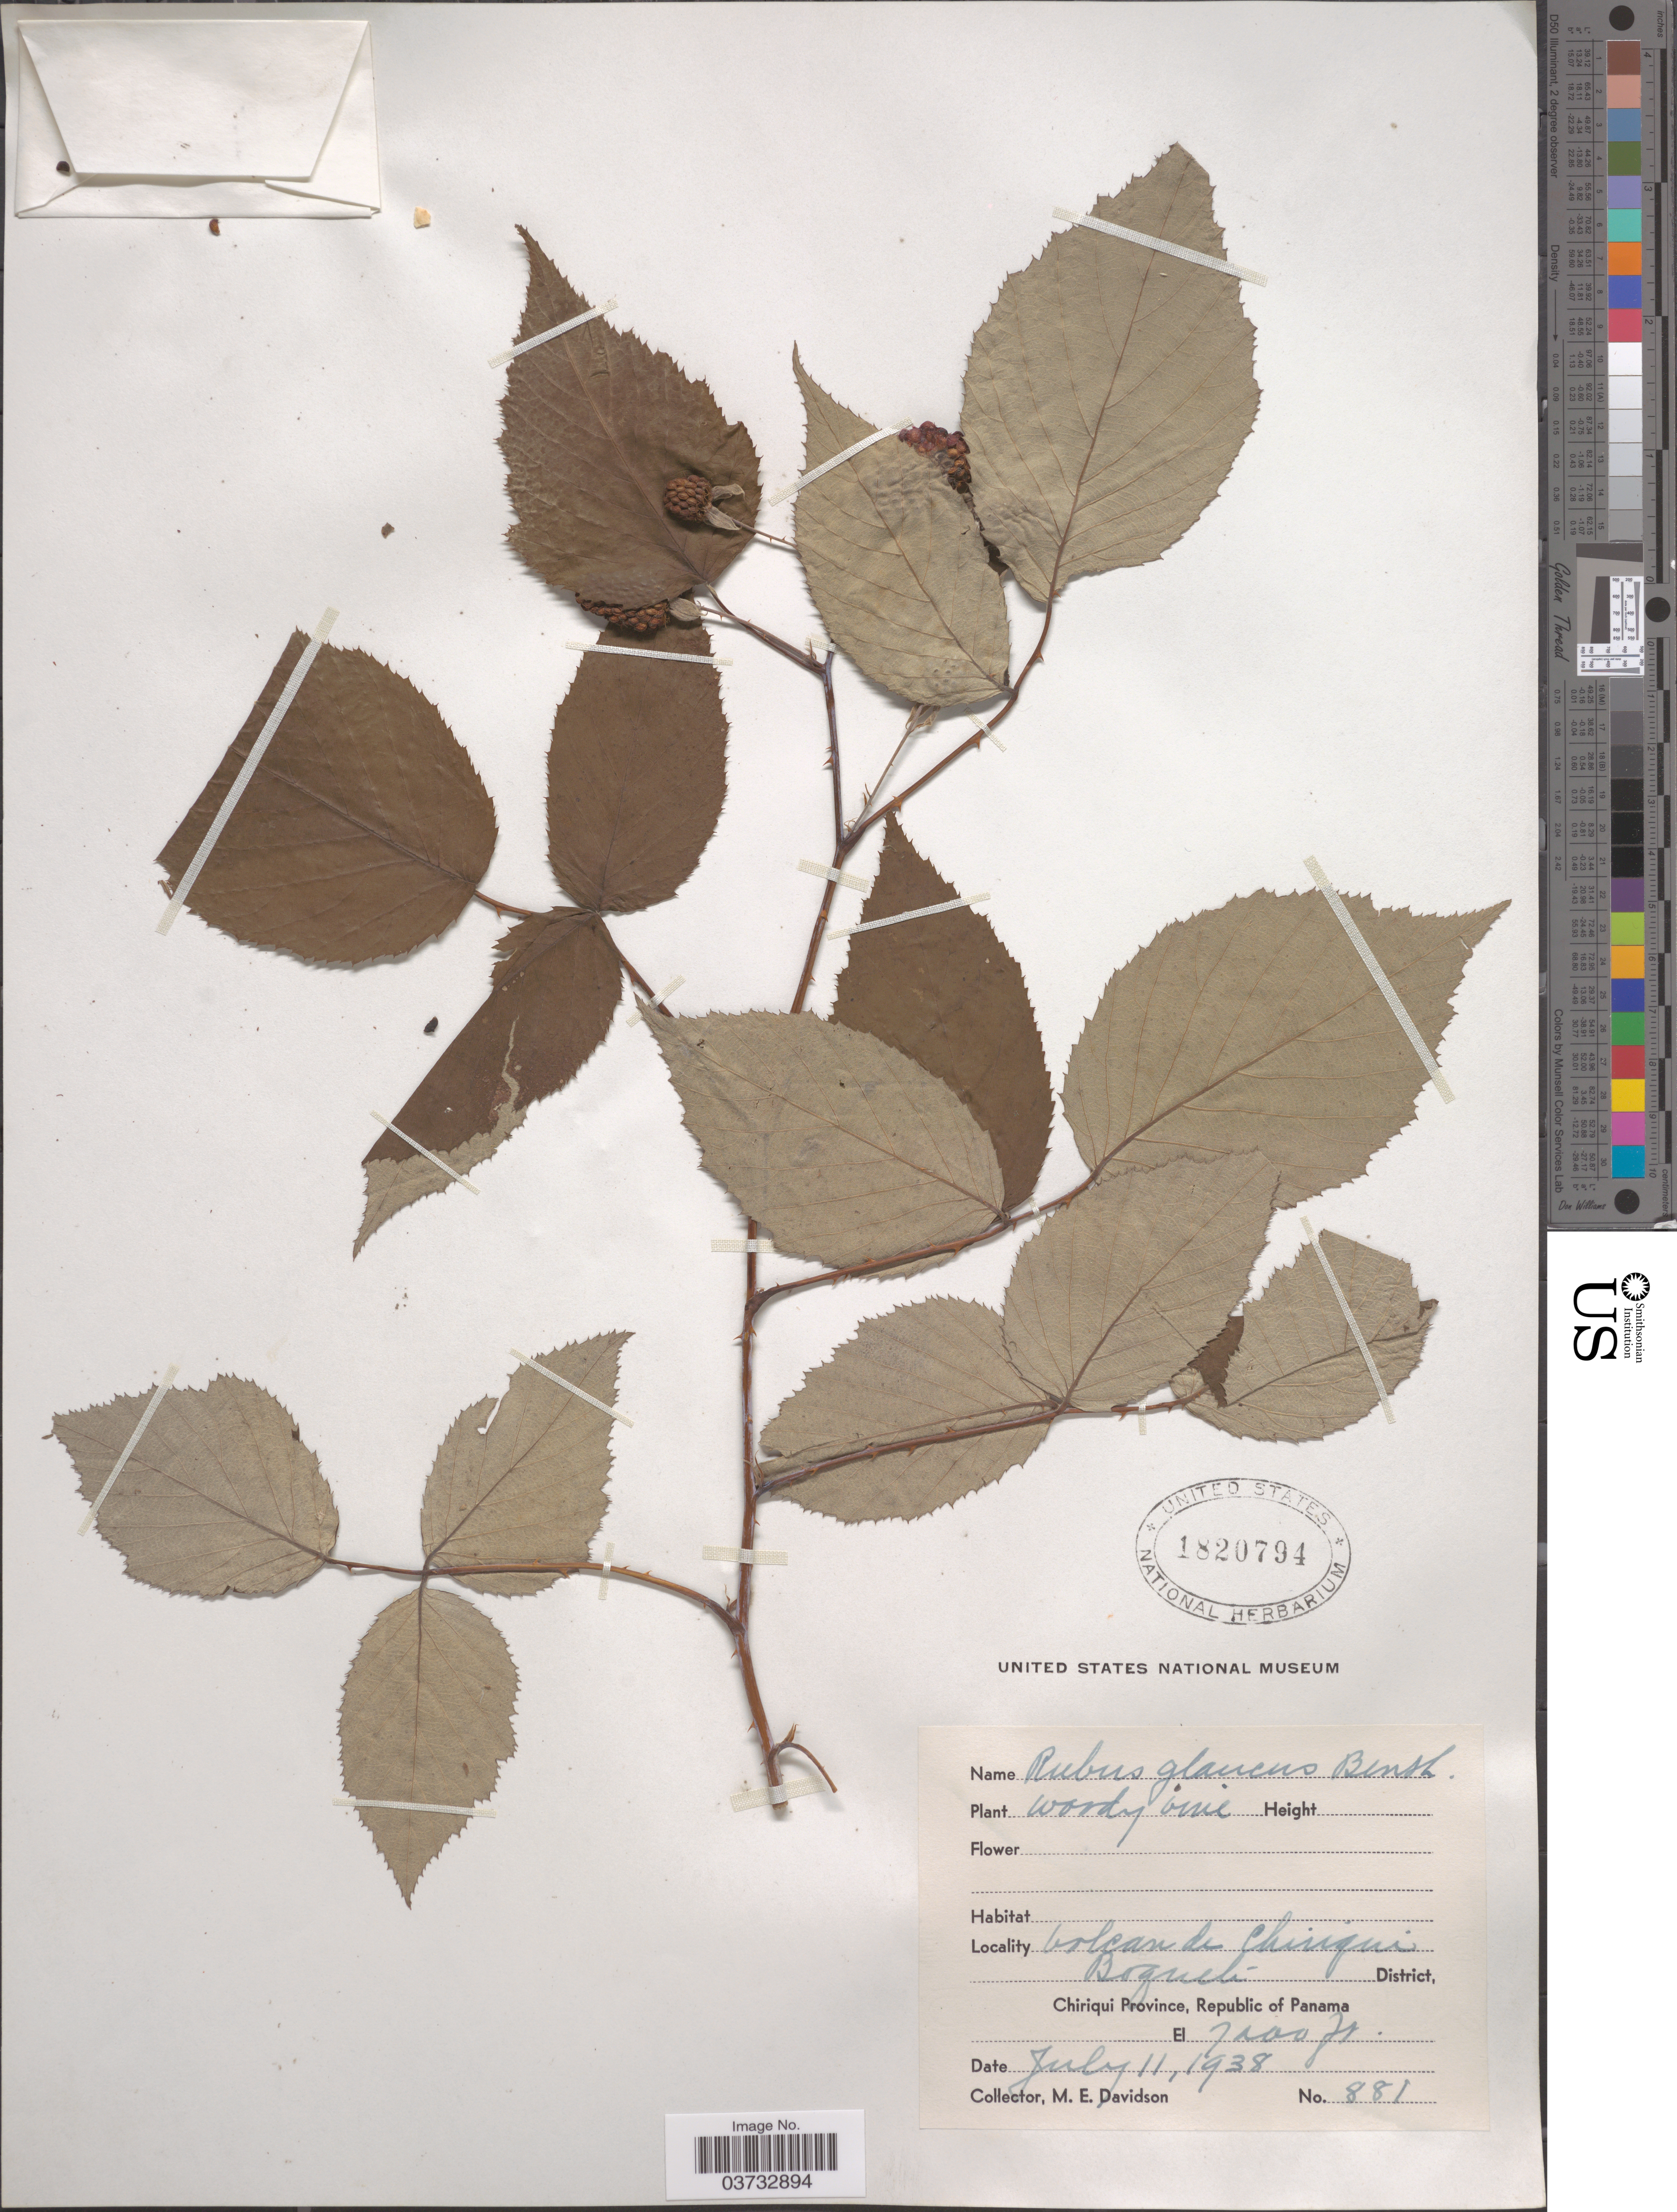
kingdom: Plantae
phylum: Tracheophyta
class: Magnoliopsida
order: Rosales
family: Rosaceae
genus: Rubus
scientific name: Rubus glaucus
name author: Benth.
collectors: M. E. Davidson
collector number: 881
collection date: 1938-07-11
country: Panama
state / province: Chiriqui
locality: Volcan de Chiriqui, Boqueté District. Republic of Panama.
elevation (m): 2134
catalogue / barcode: US 1820794